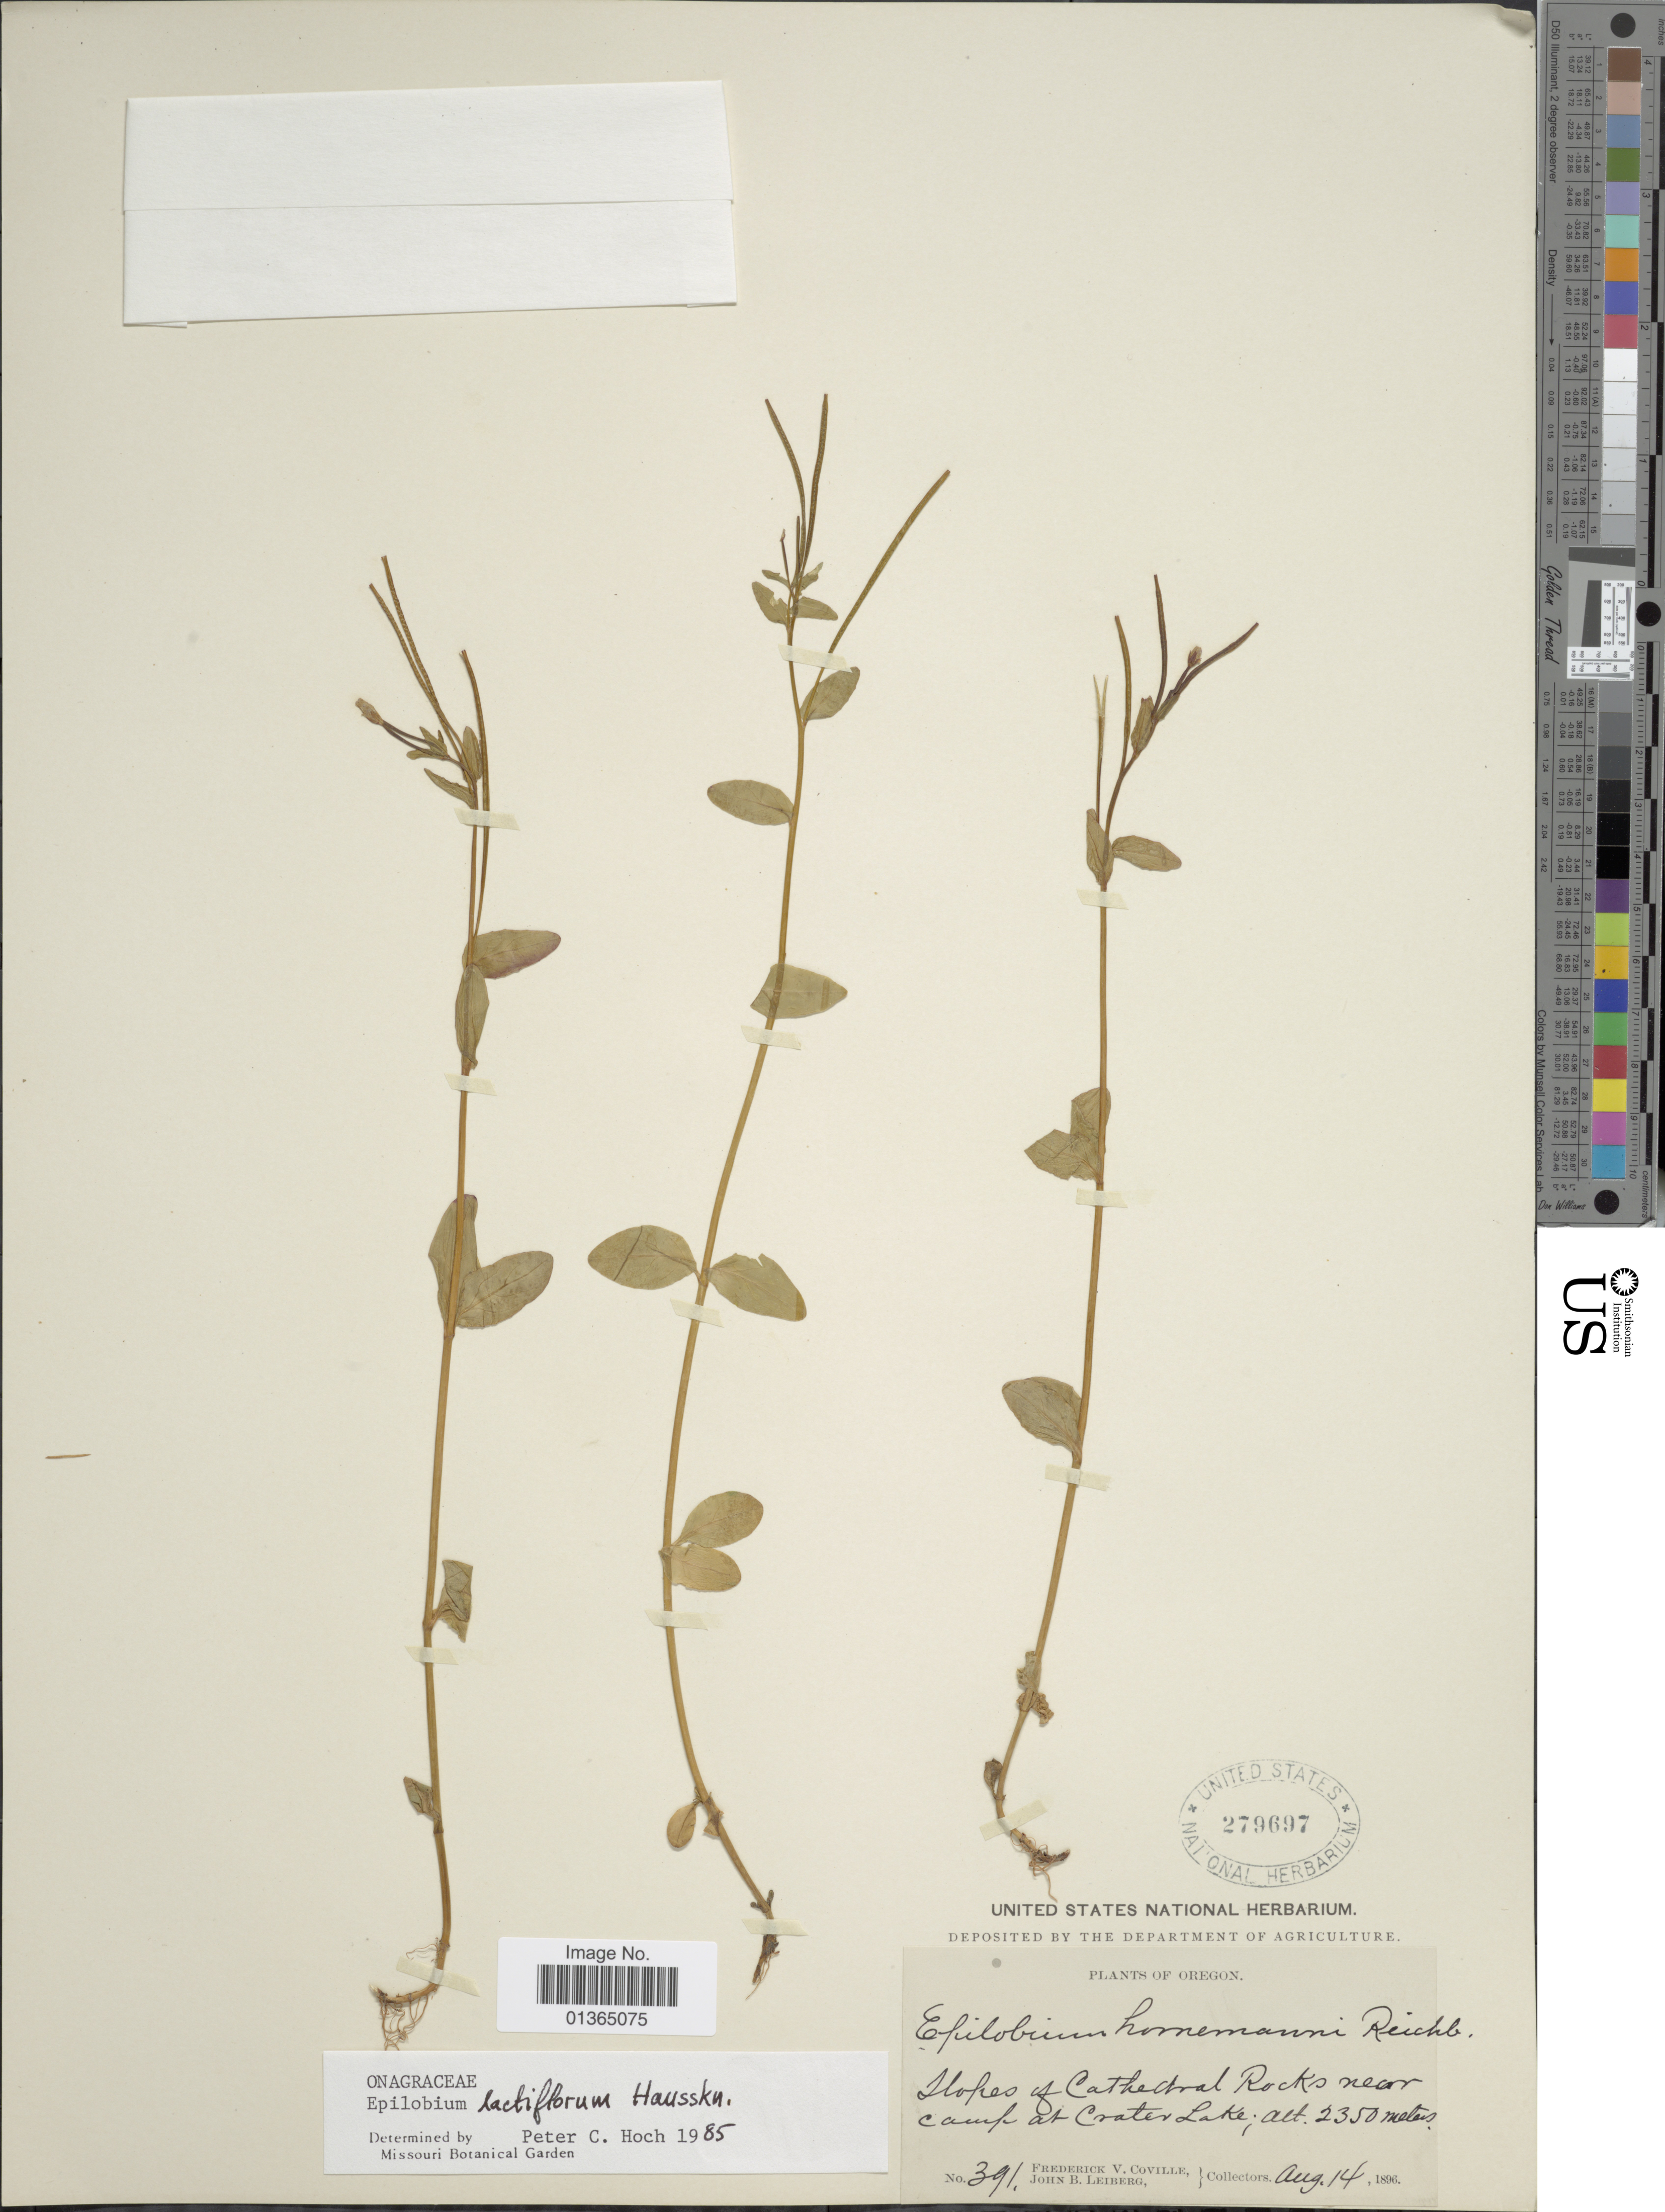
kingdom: Plantae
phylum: Tracheophyta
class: Magnoliopsida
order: Myrtales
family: Onagraceae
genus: Epilobium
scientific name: Epilobium lactiflorum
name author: Hausskn.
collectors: F. V. Coville & J. B. Leiberg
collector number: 391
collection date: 1896-08-14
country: United States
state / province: Oregon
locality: Slopes of Cathedral Rocks near camp at Crater Lake.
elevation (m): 2350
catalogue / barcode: US 279697